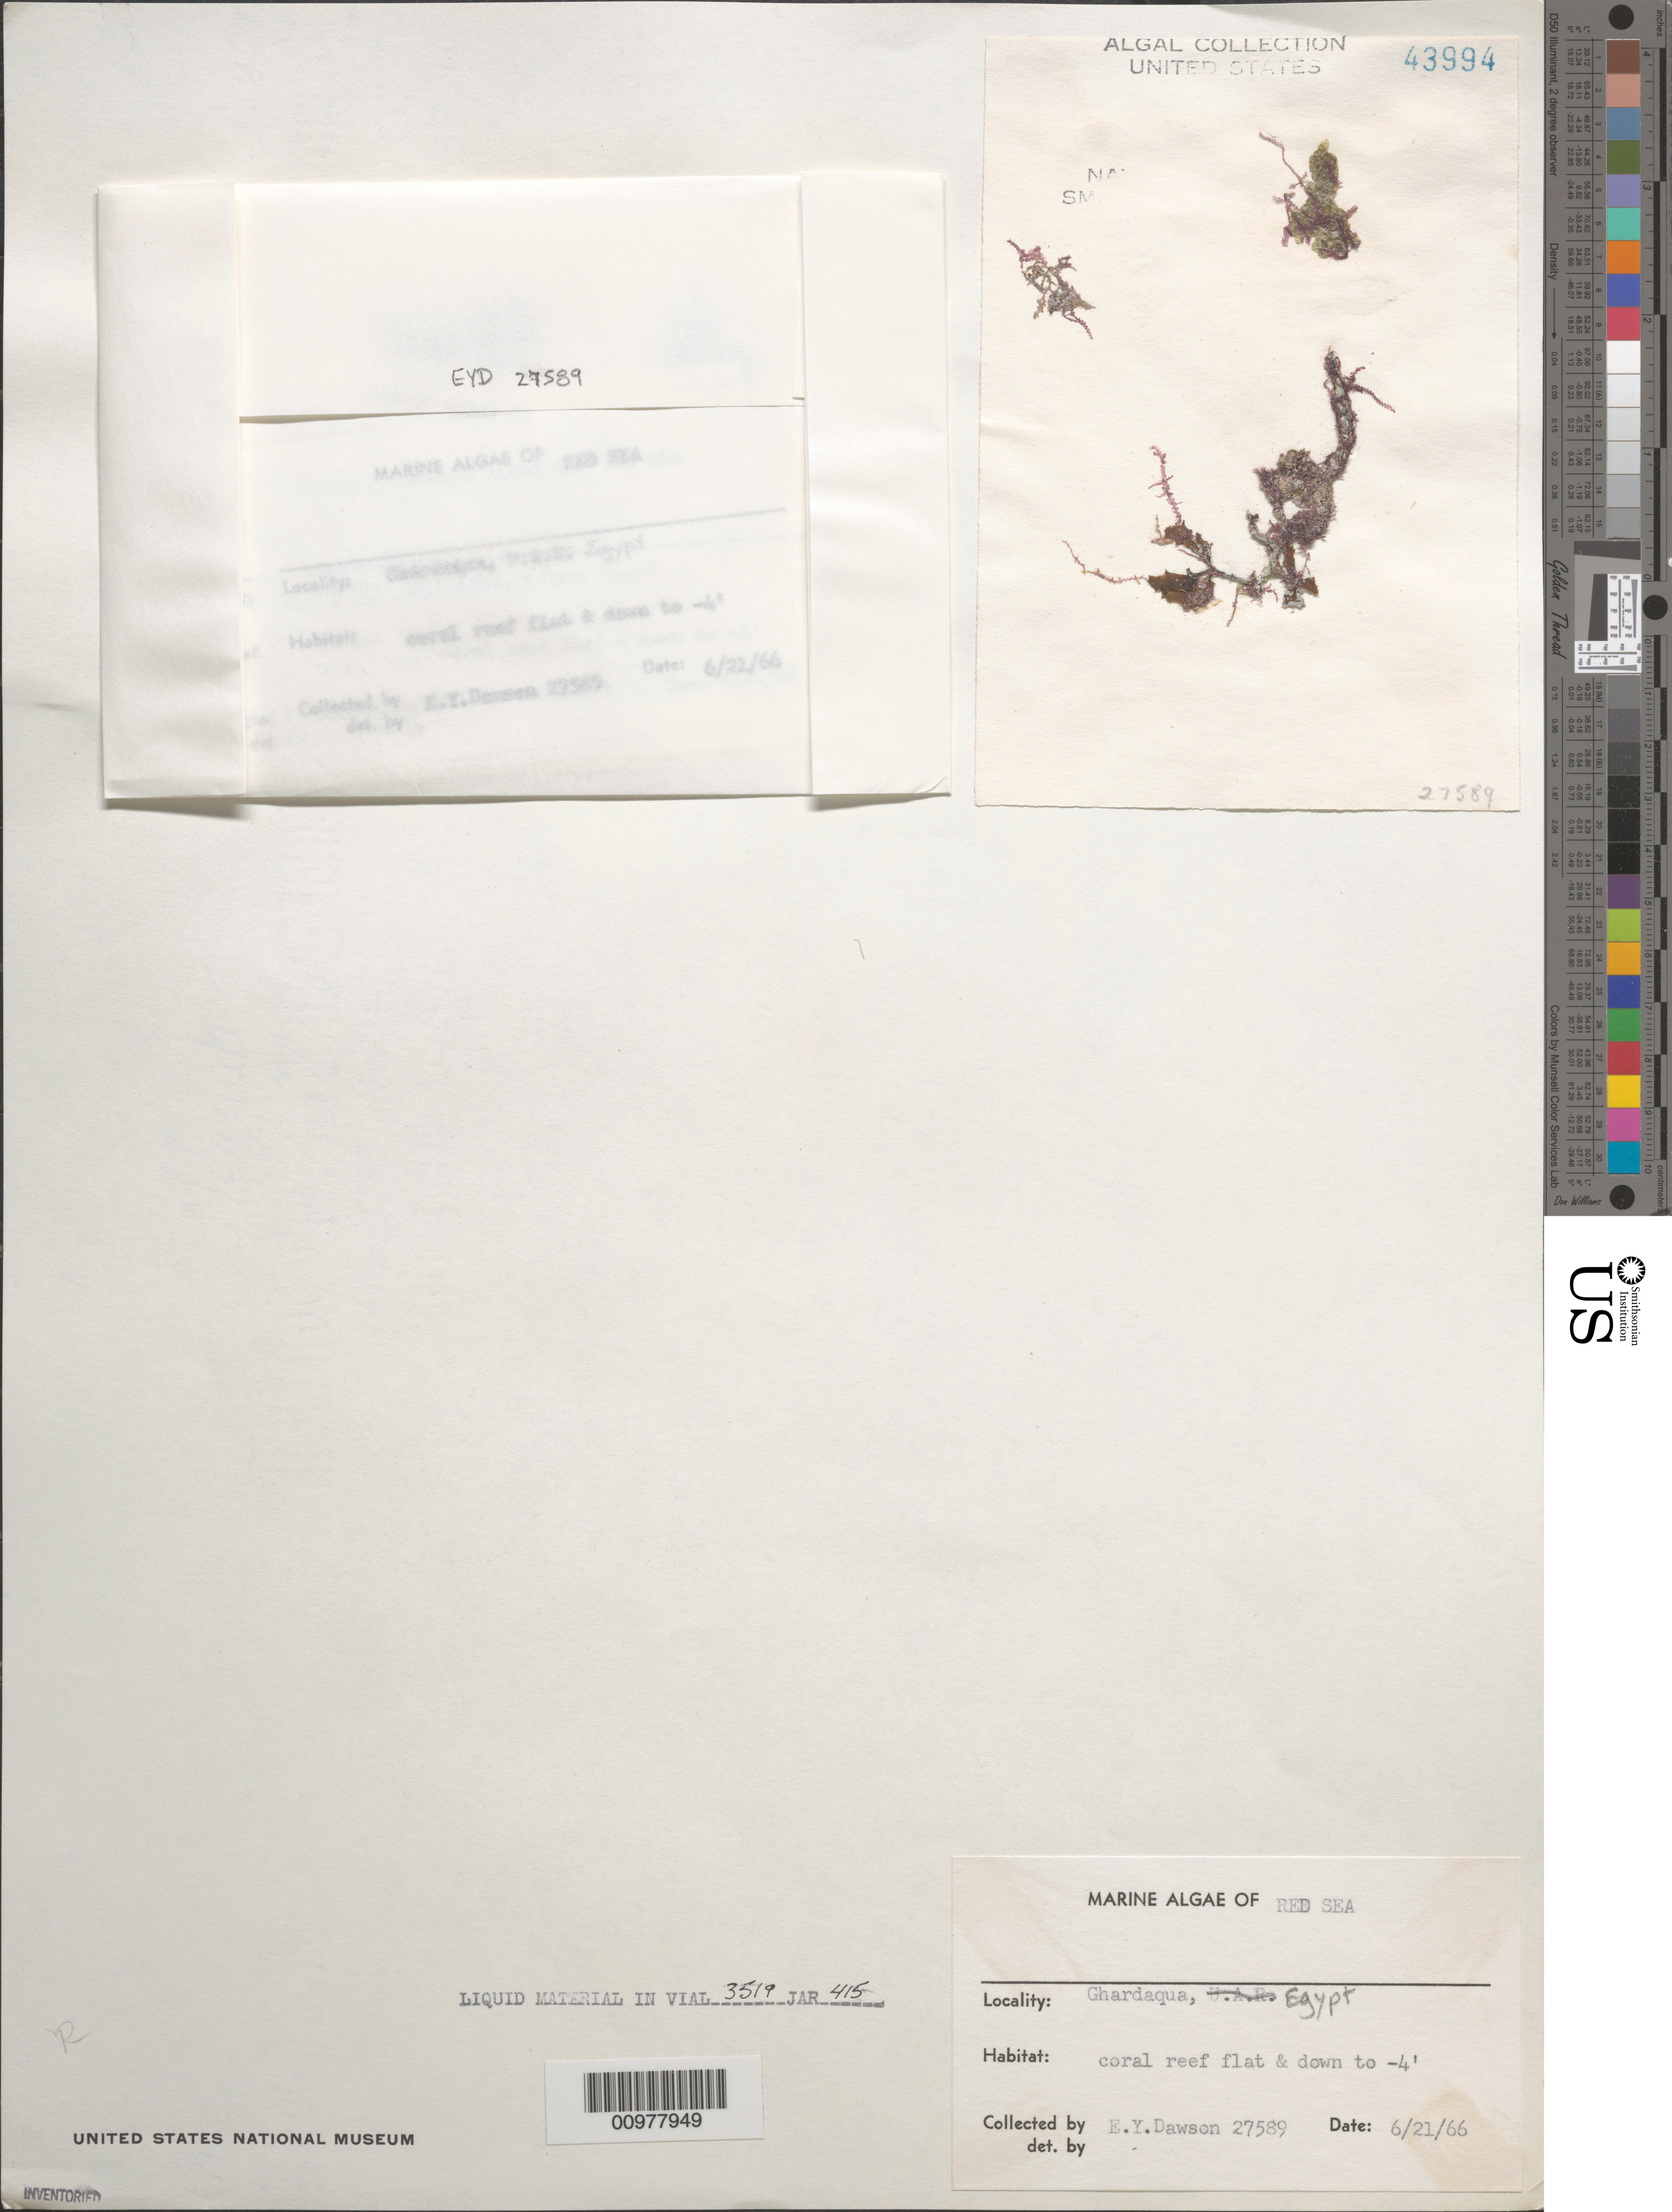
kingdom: Plantae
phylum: Rhodophyta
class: Florideophyceae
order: Ceramiales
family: Rhodomelaceae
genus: Leveillea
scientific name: Leveillea jungermannioides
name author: (Hering & G. Martens in G. Martens & Hering) Harv.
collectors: E. Y. Dawson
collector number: EYD 27589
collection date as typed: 21 Jun 1966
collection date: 1966-06-21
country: Egypt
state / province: Al Bahr al Ahmar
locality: Ghardaqua, Red Sea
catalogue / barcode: US 43994